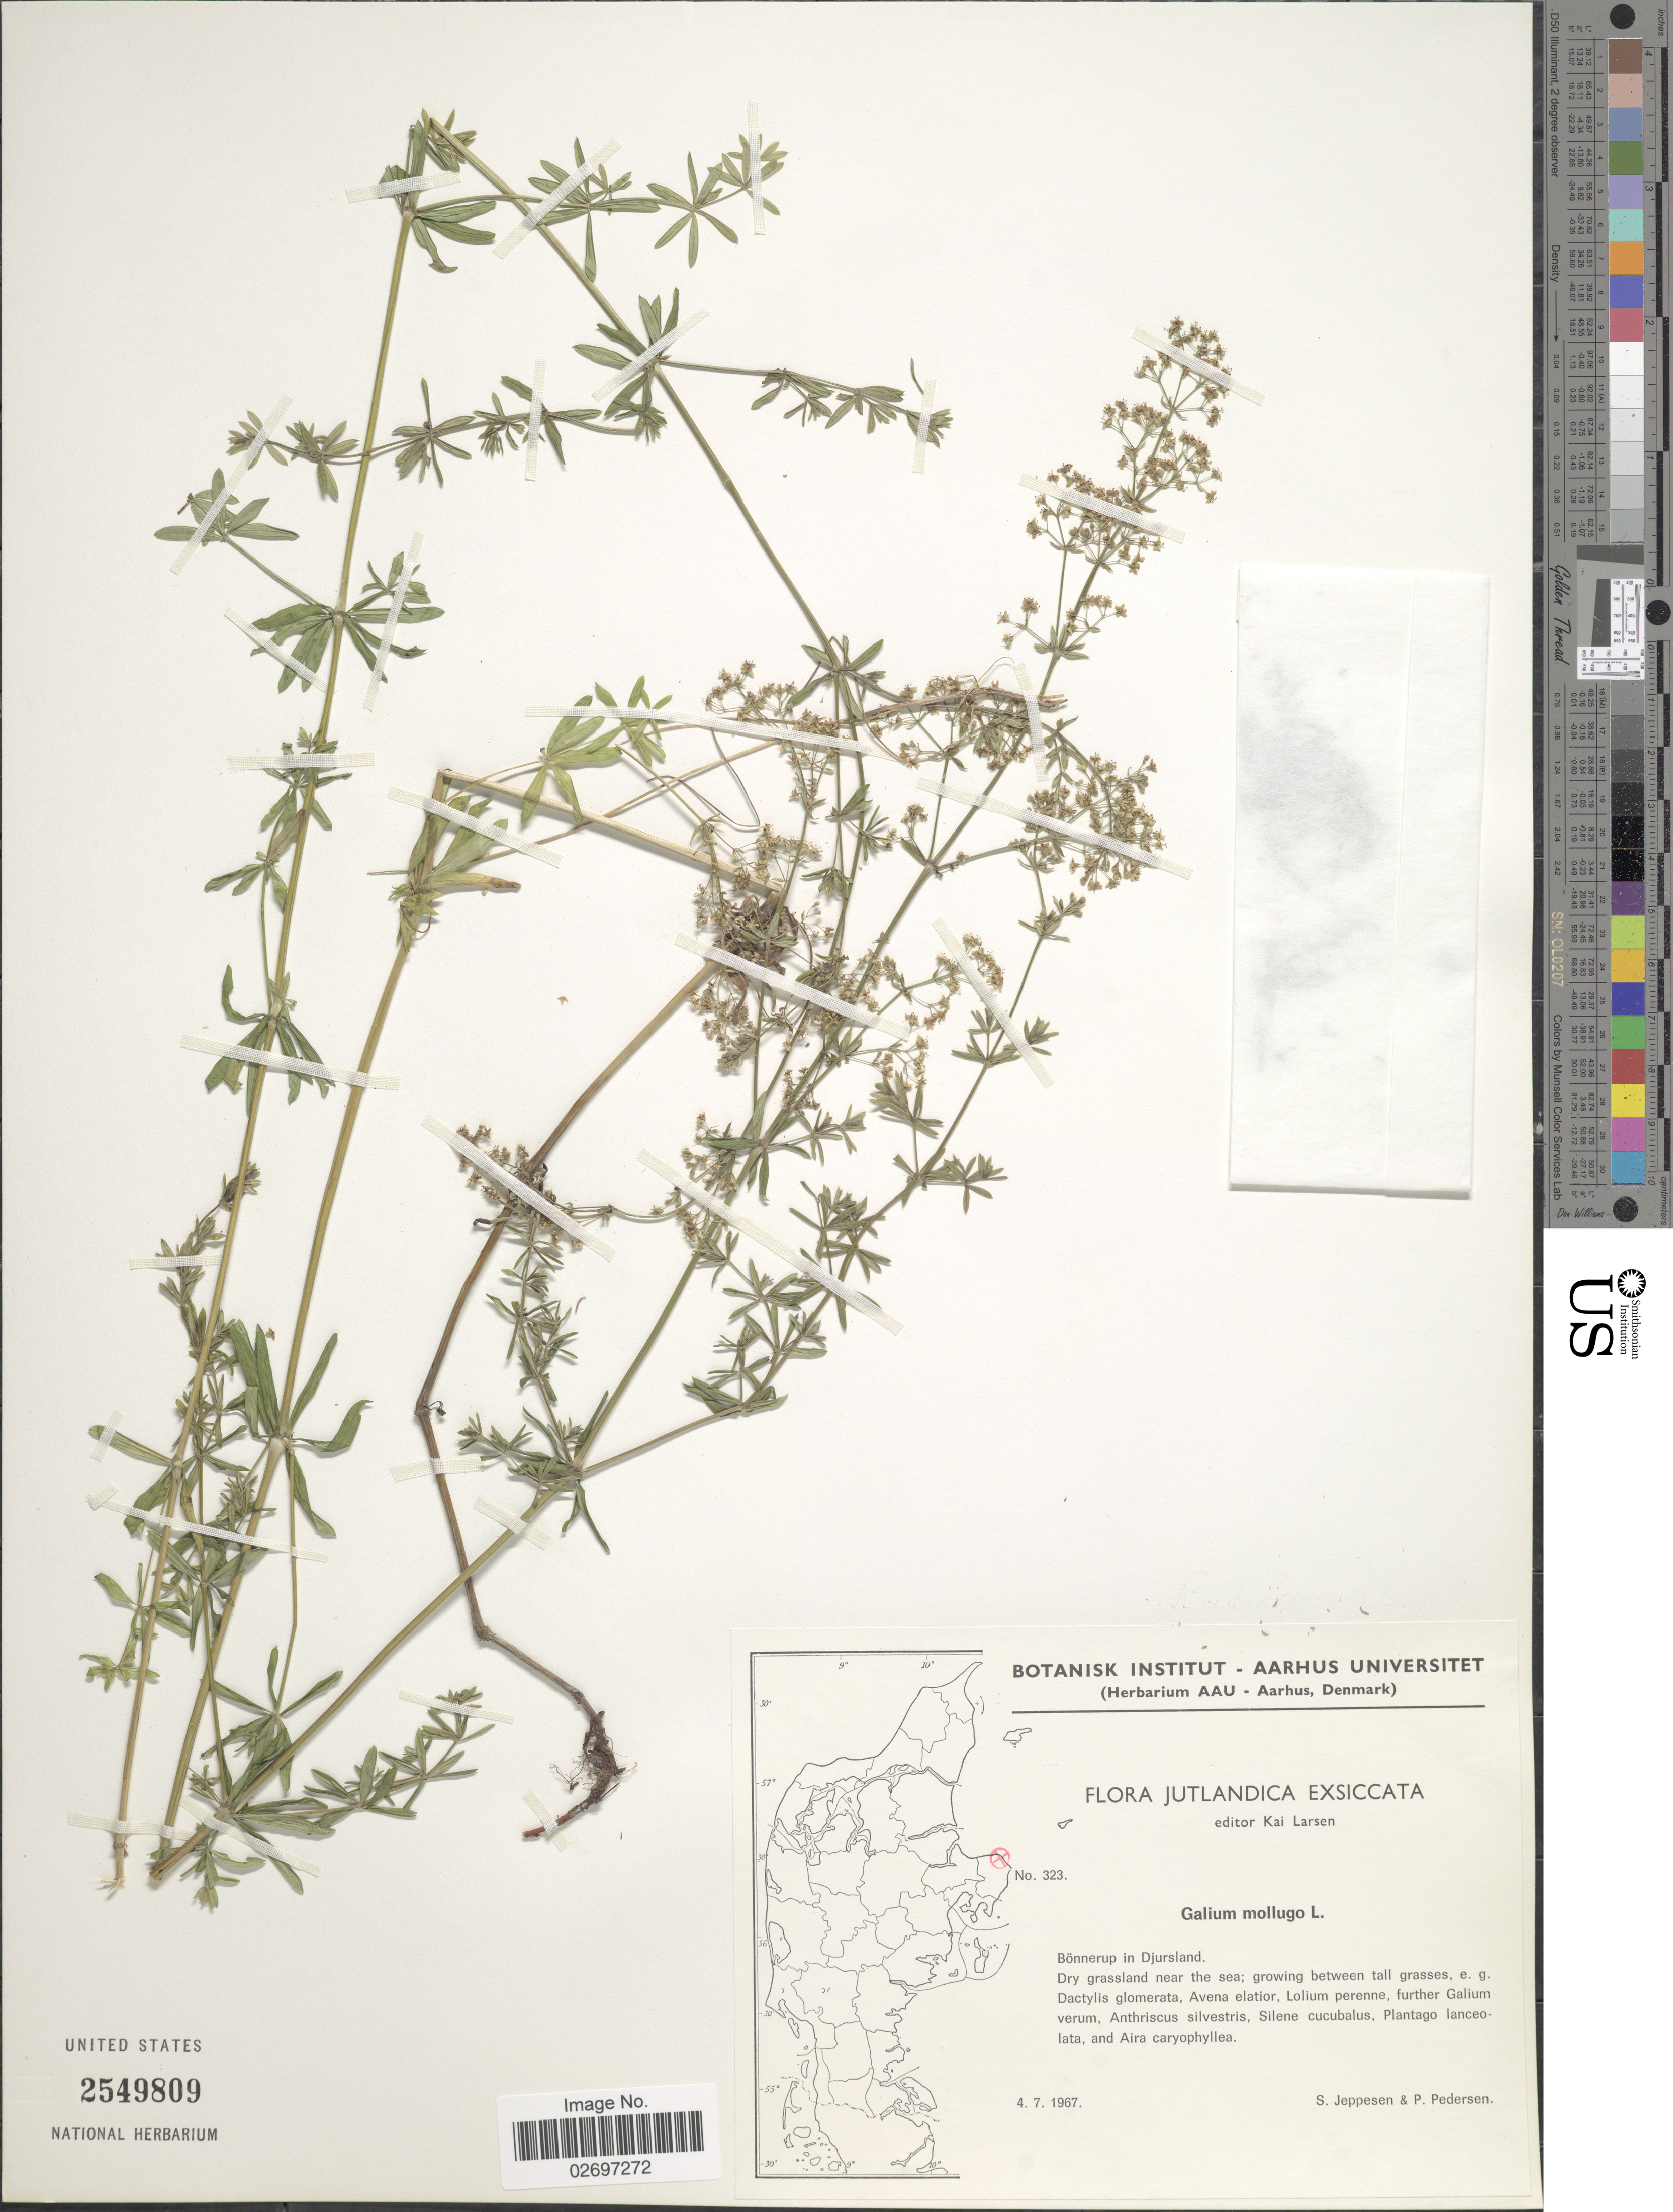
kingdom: Plantae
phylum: Tracheophyta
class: Magnoliopsida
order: Gentianales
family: Rubiaceae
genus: Galium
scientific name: Galium mollugo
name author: L.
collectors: S. Jeppesen & P. Pedersen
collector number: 323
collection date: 1967-07-04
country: Denmark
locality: Jutlandica. Bönnerup in Djursland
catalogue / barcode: US 2549809